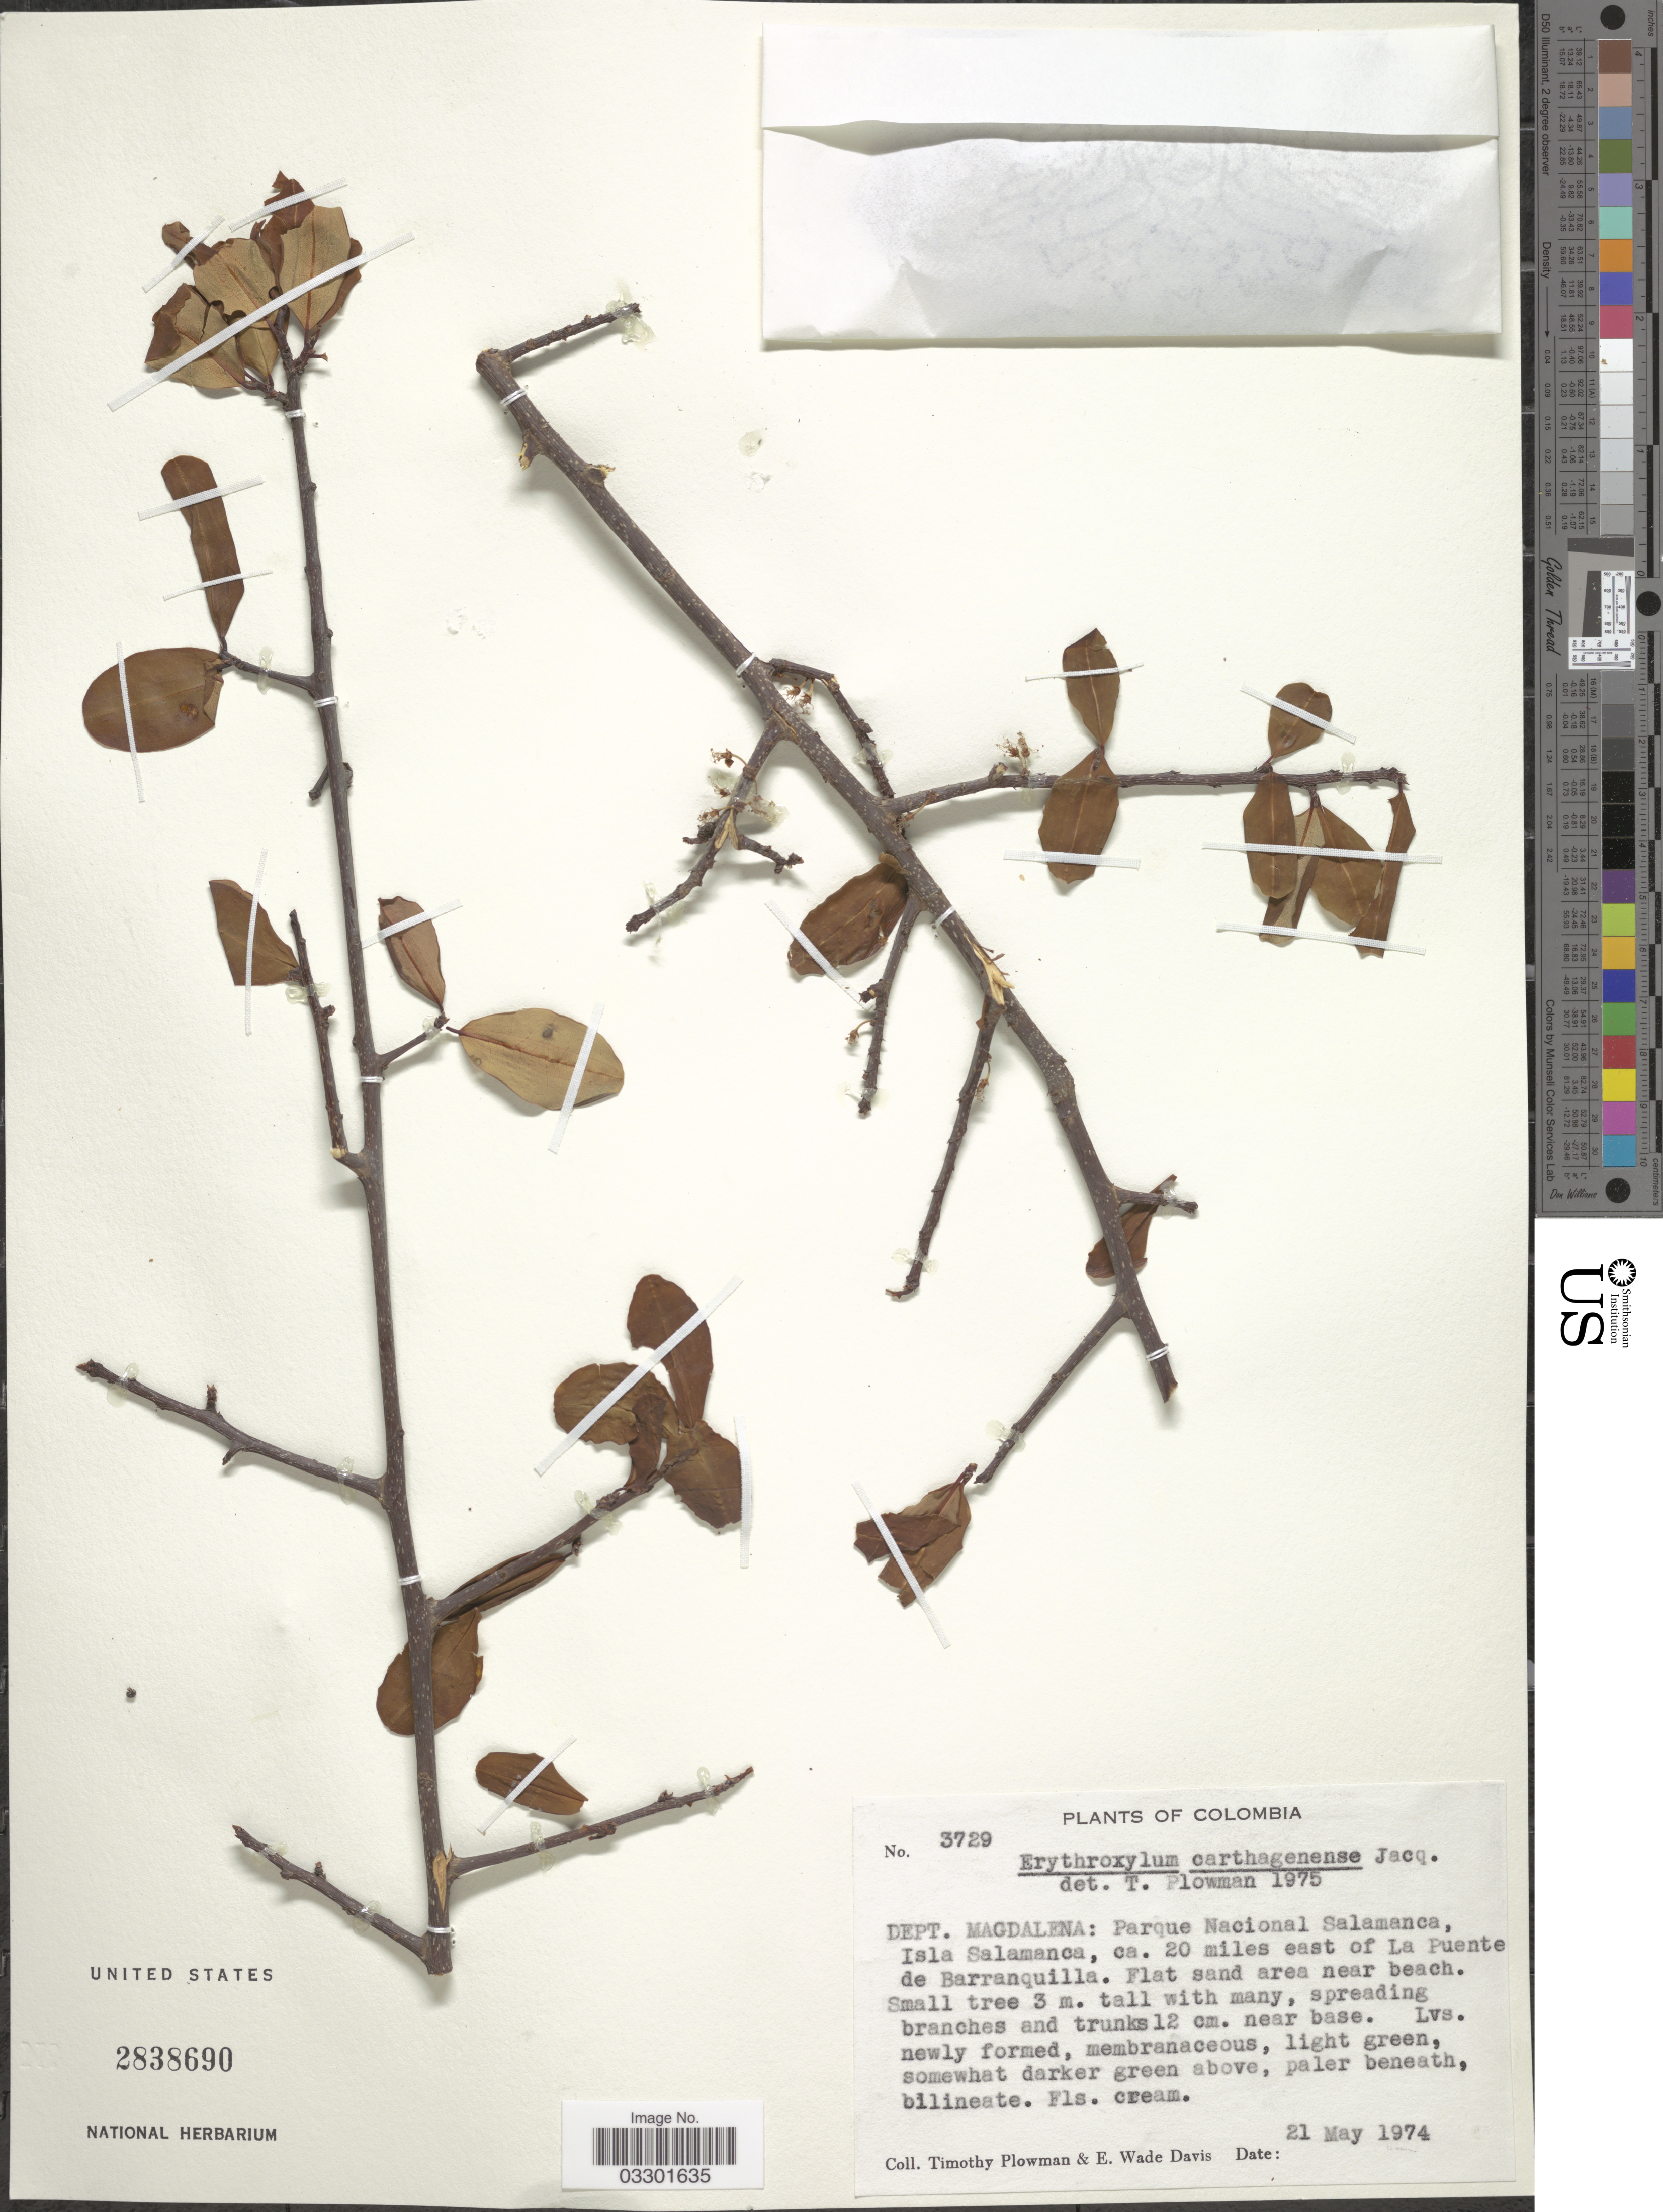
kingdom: Plantae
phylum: Tracheophyta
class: Magnoliopsida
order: Malpighiales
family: Erythroxylaceae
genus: Erythroxylum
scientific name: Erythroxylum carthagenense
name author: Jacq.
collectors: T. Plowman & E. W. Davis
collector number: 3729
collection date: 1974-05-21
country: Colombia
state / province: Magdalena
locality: Dept. Magdalena: Parque Nacional Salamanca, Isla Salamanca, ca. 20 miles east of La Puente de Barranquilla.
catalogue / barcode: US 2838690